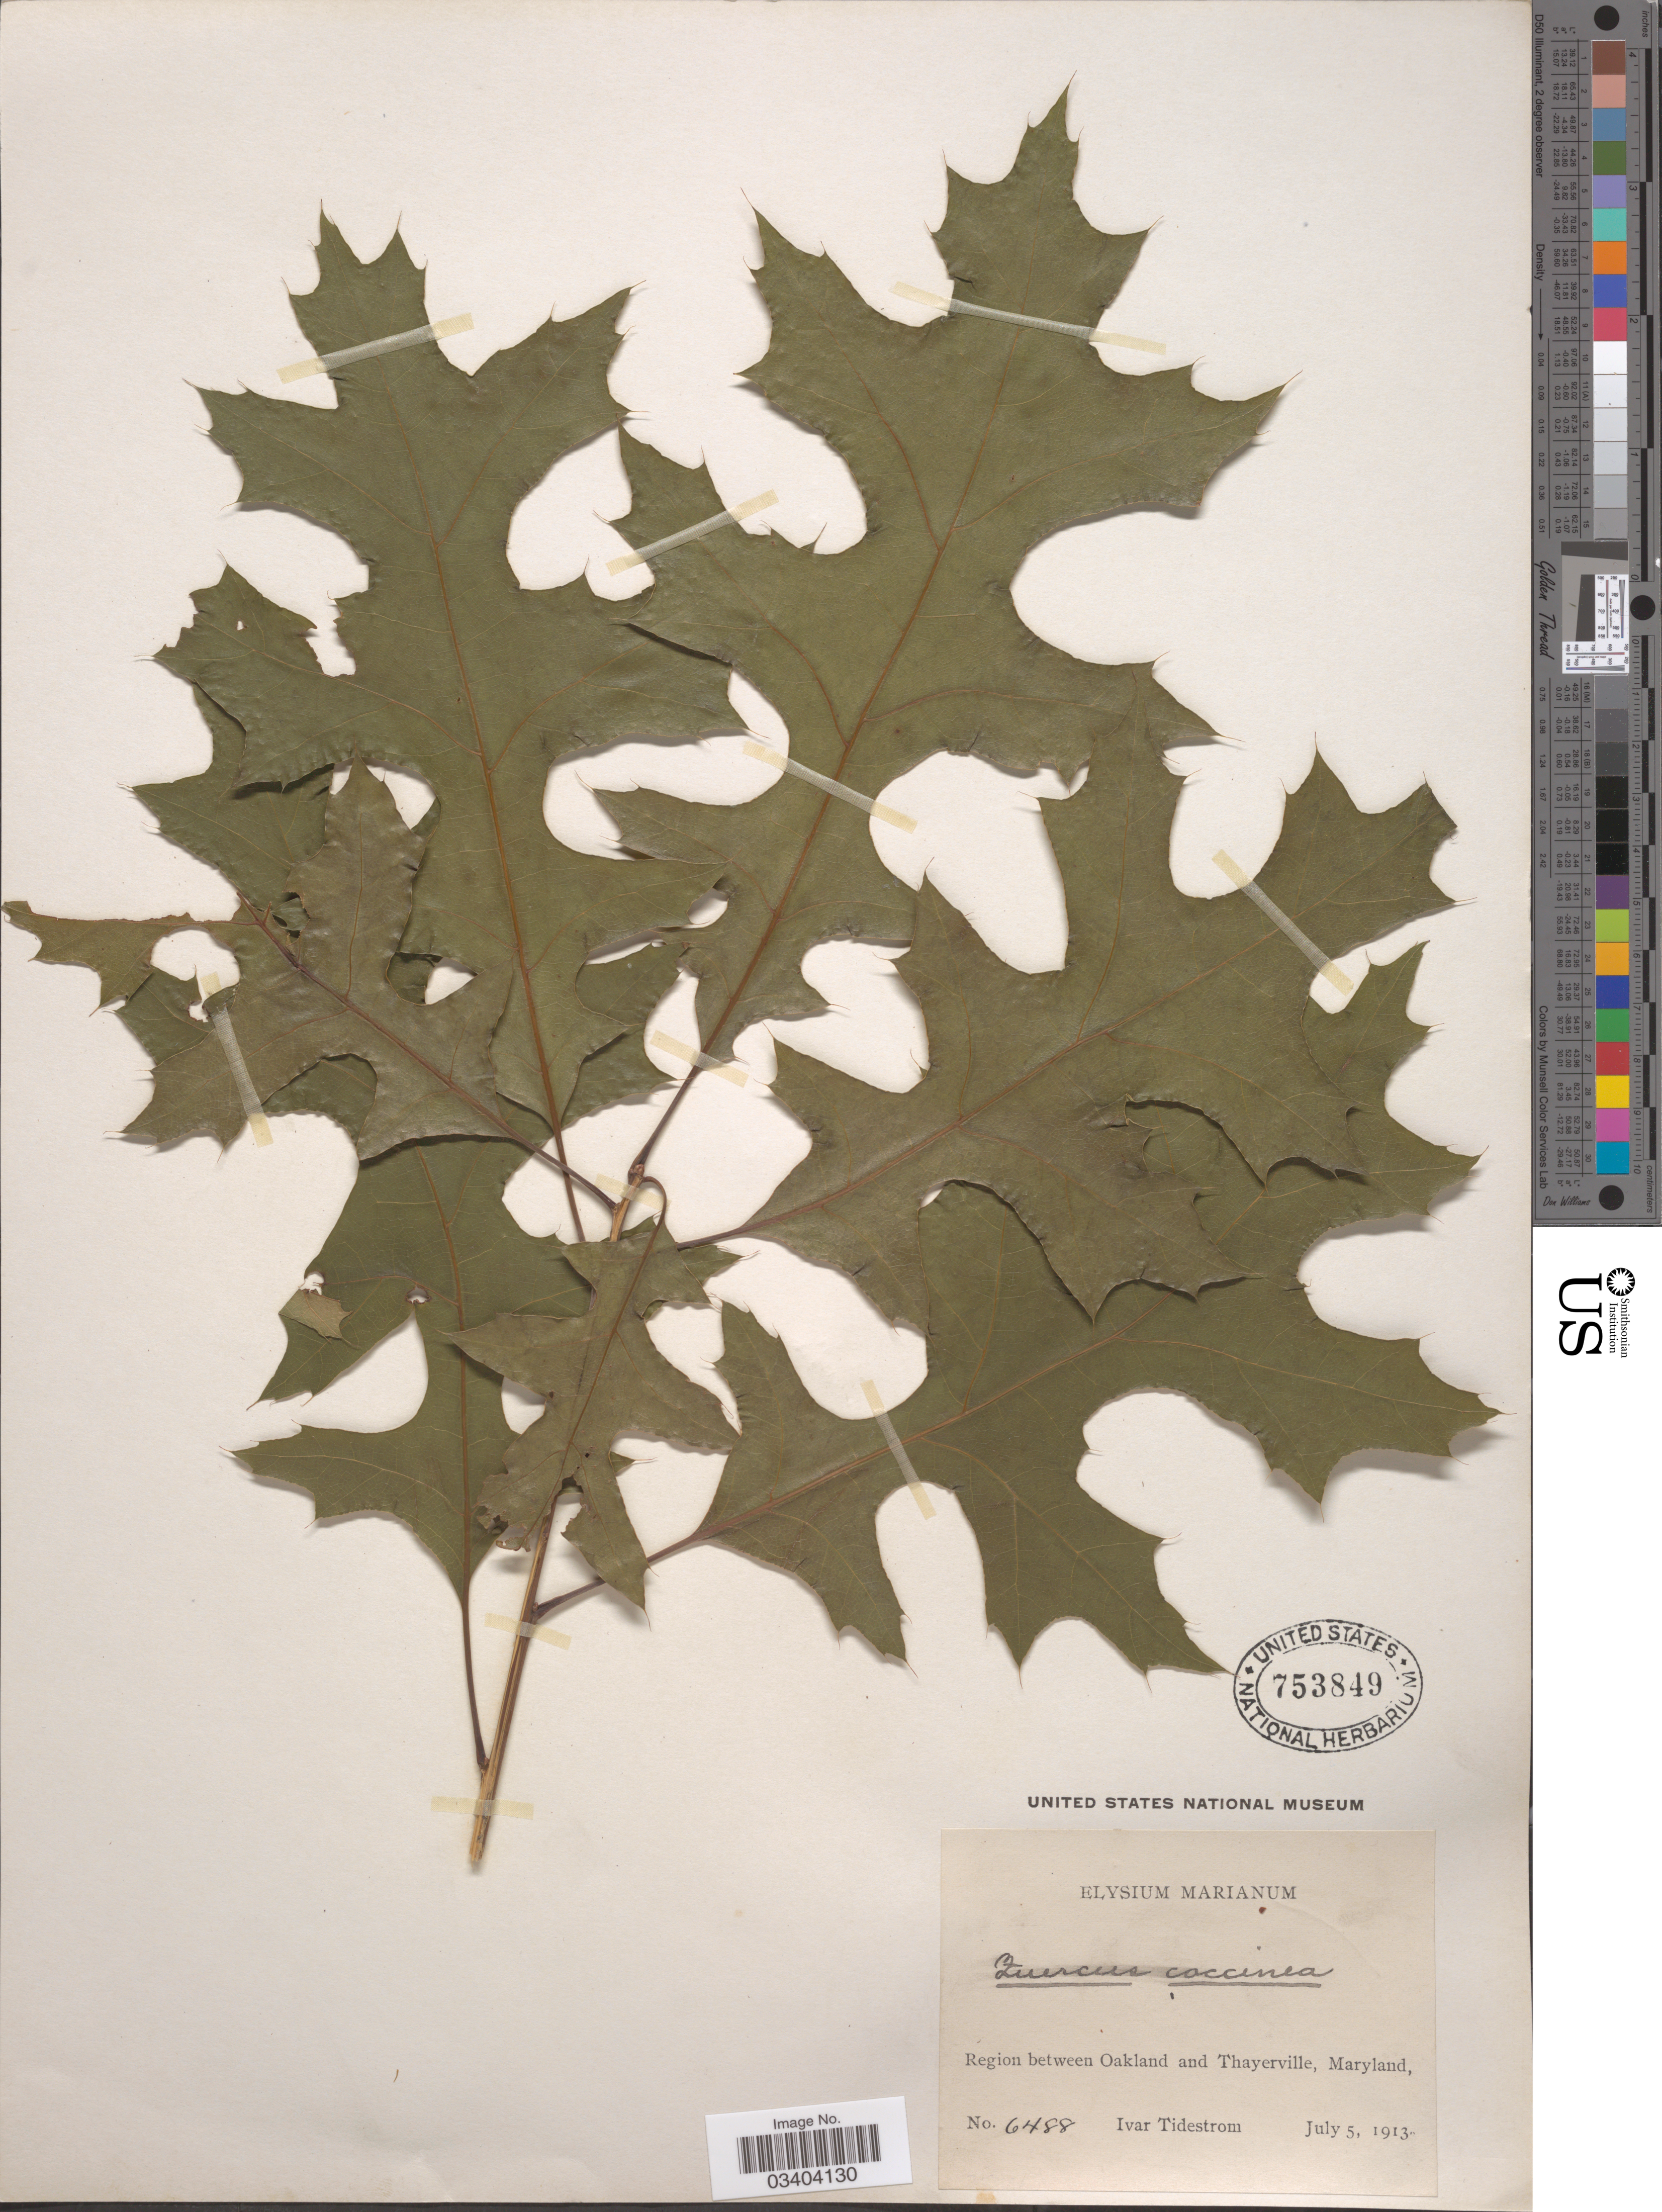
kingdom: Plantae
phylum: Tracheophyta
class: Magnoliopsida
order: Fagales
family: Fagaceae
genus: Quercus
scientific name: Quercus coccinea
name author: Münchh.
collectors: I. F. Tidestrom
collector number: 6488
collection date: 1913-07-05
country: United States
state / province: Maryland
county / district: Garrett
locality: Region between Oakland and Thayerville.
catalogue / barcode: US 753849